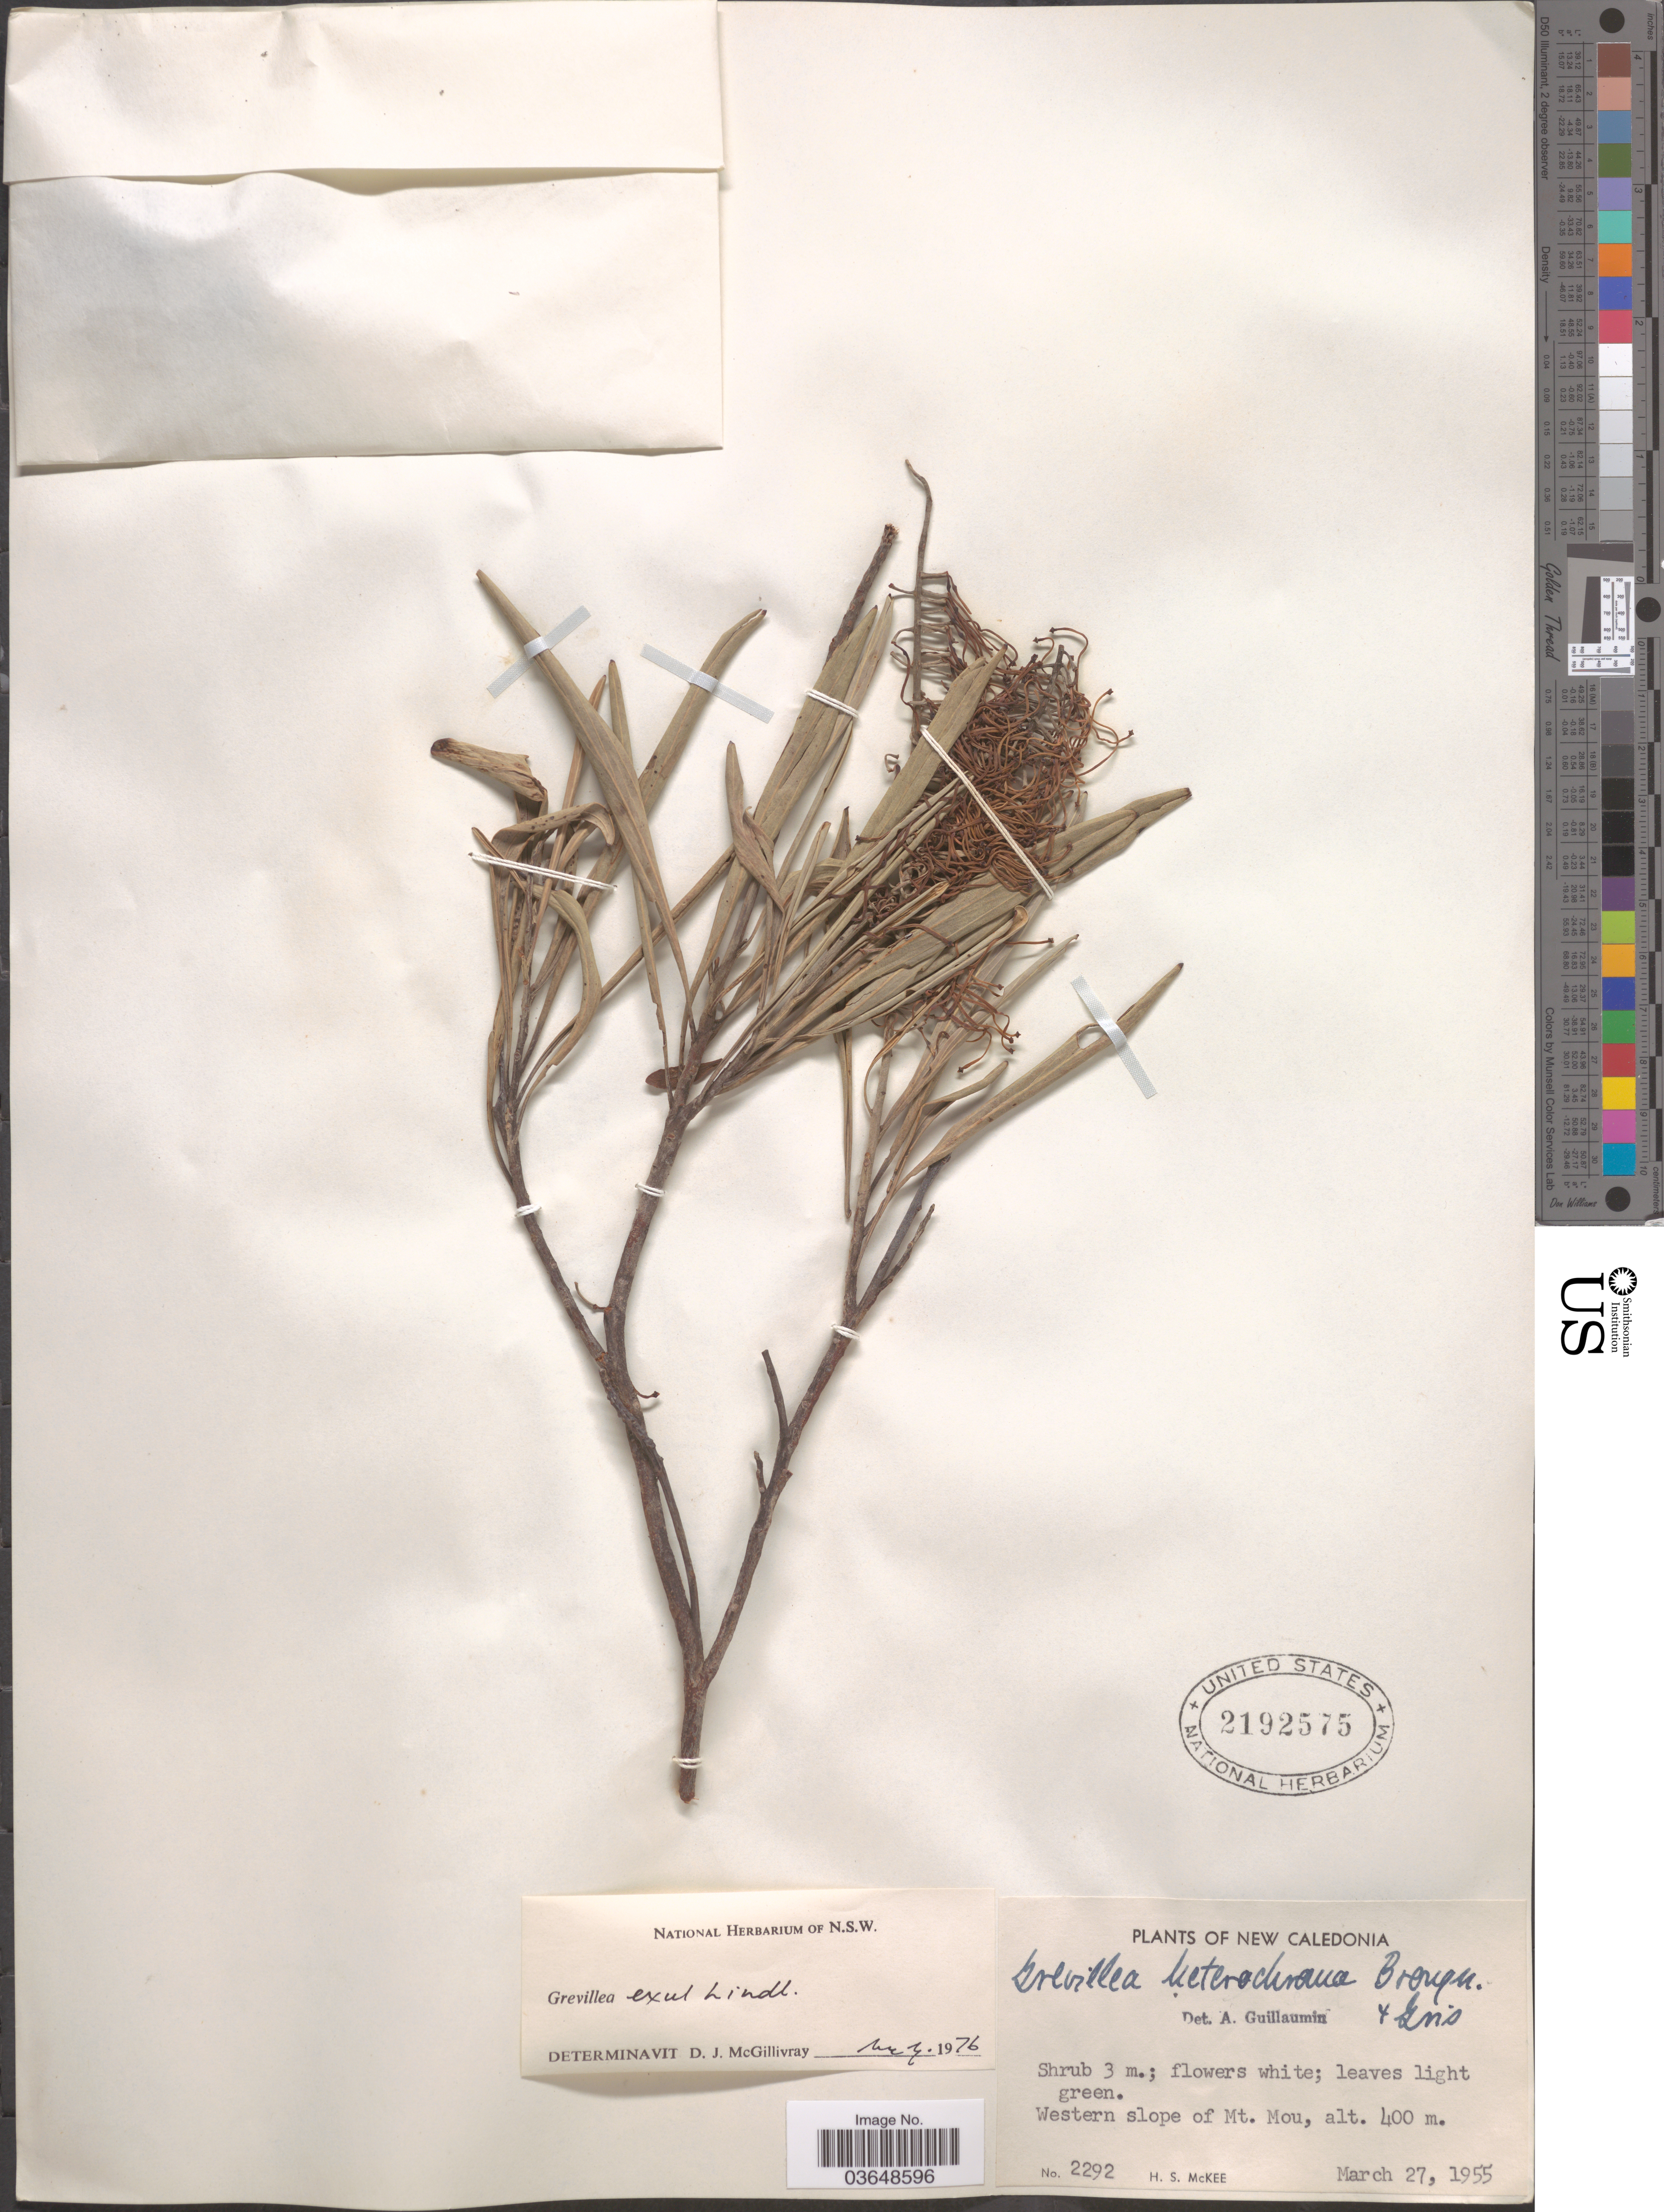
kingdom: Plantae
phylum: Tracheophyta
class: Magnoliopsida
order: Proteales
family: Proteaceae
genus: Grevillea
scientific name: Grevillea exul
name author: Lindl.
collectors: H. S. McKee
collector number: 2292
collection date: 1955-03-27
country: New Caledonia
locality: Western slope of Mt. Mou.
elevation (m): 400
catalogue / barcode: US 2192575